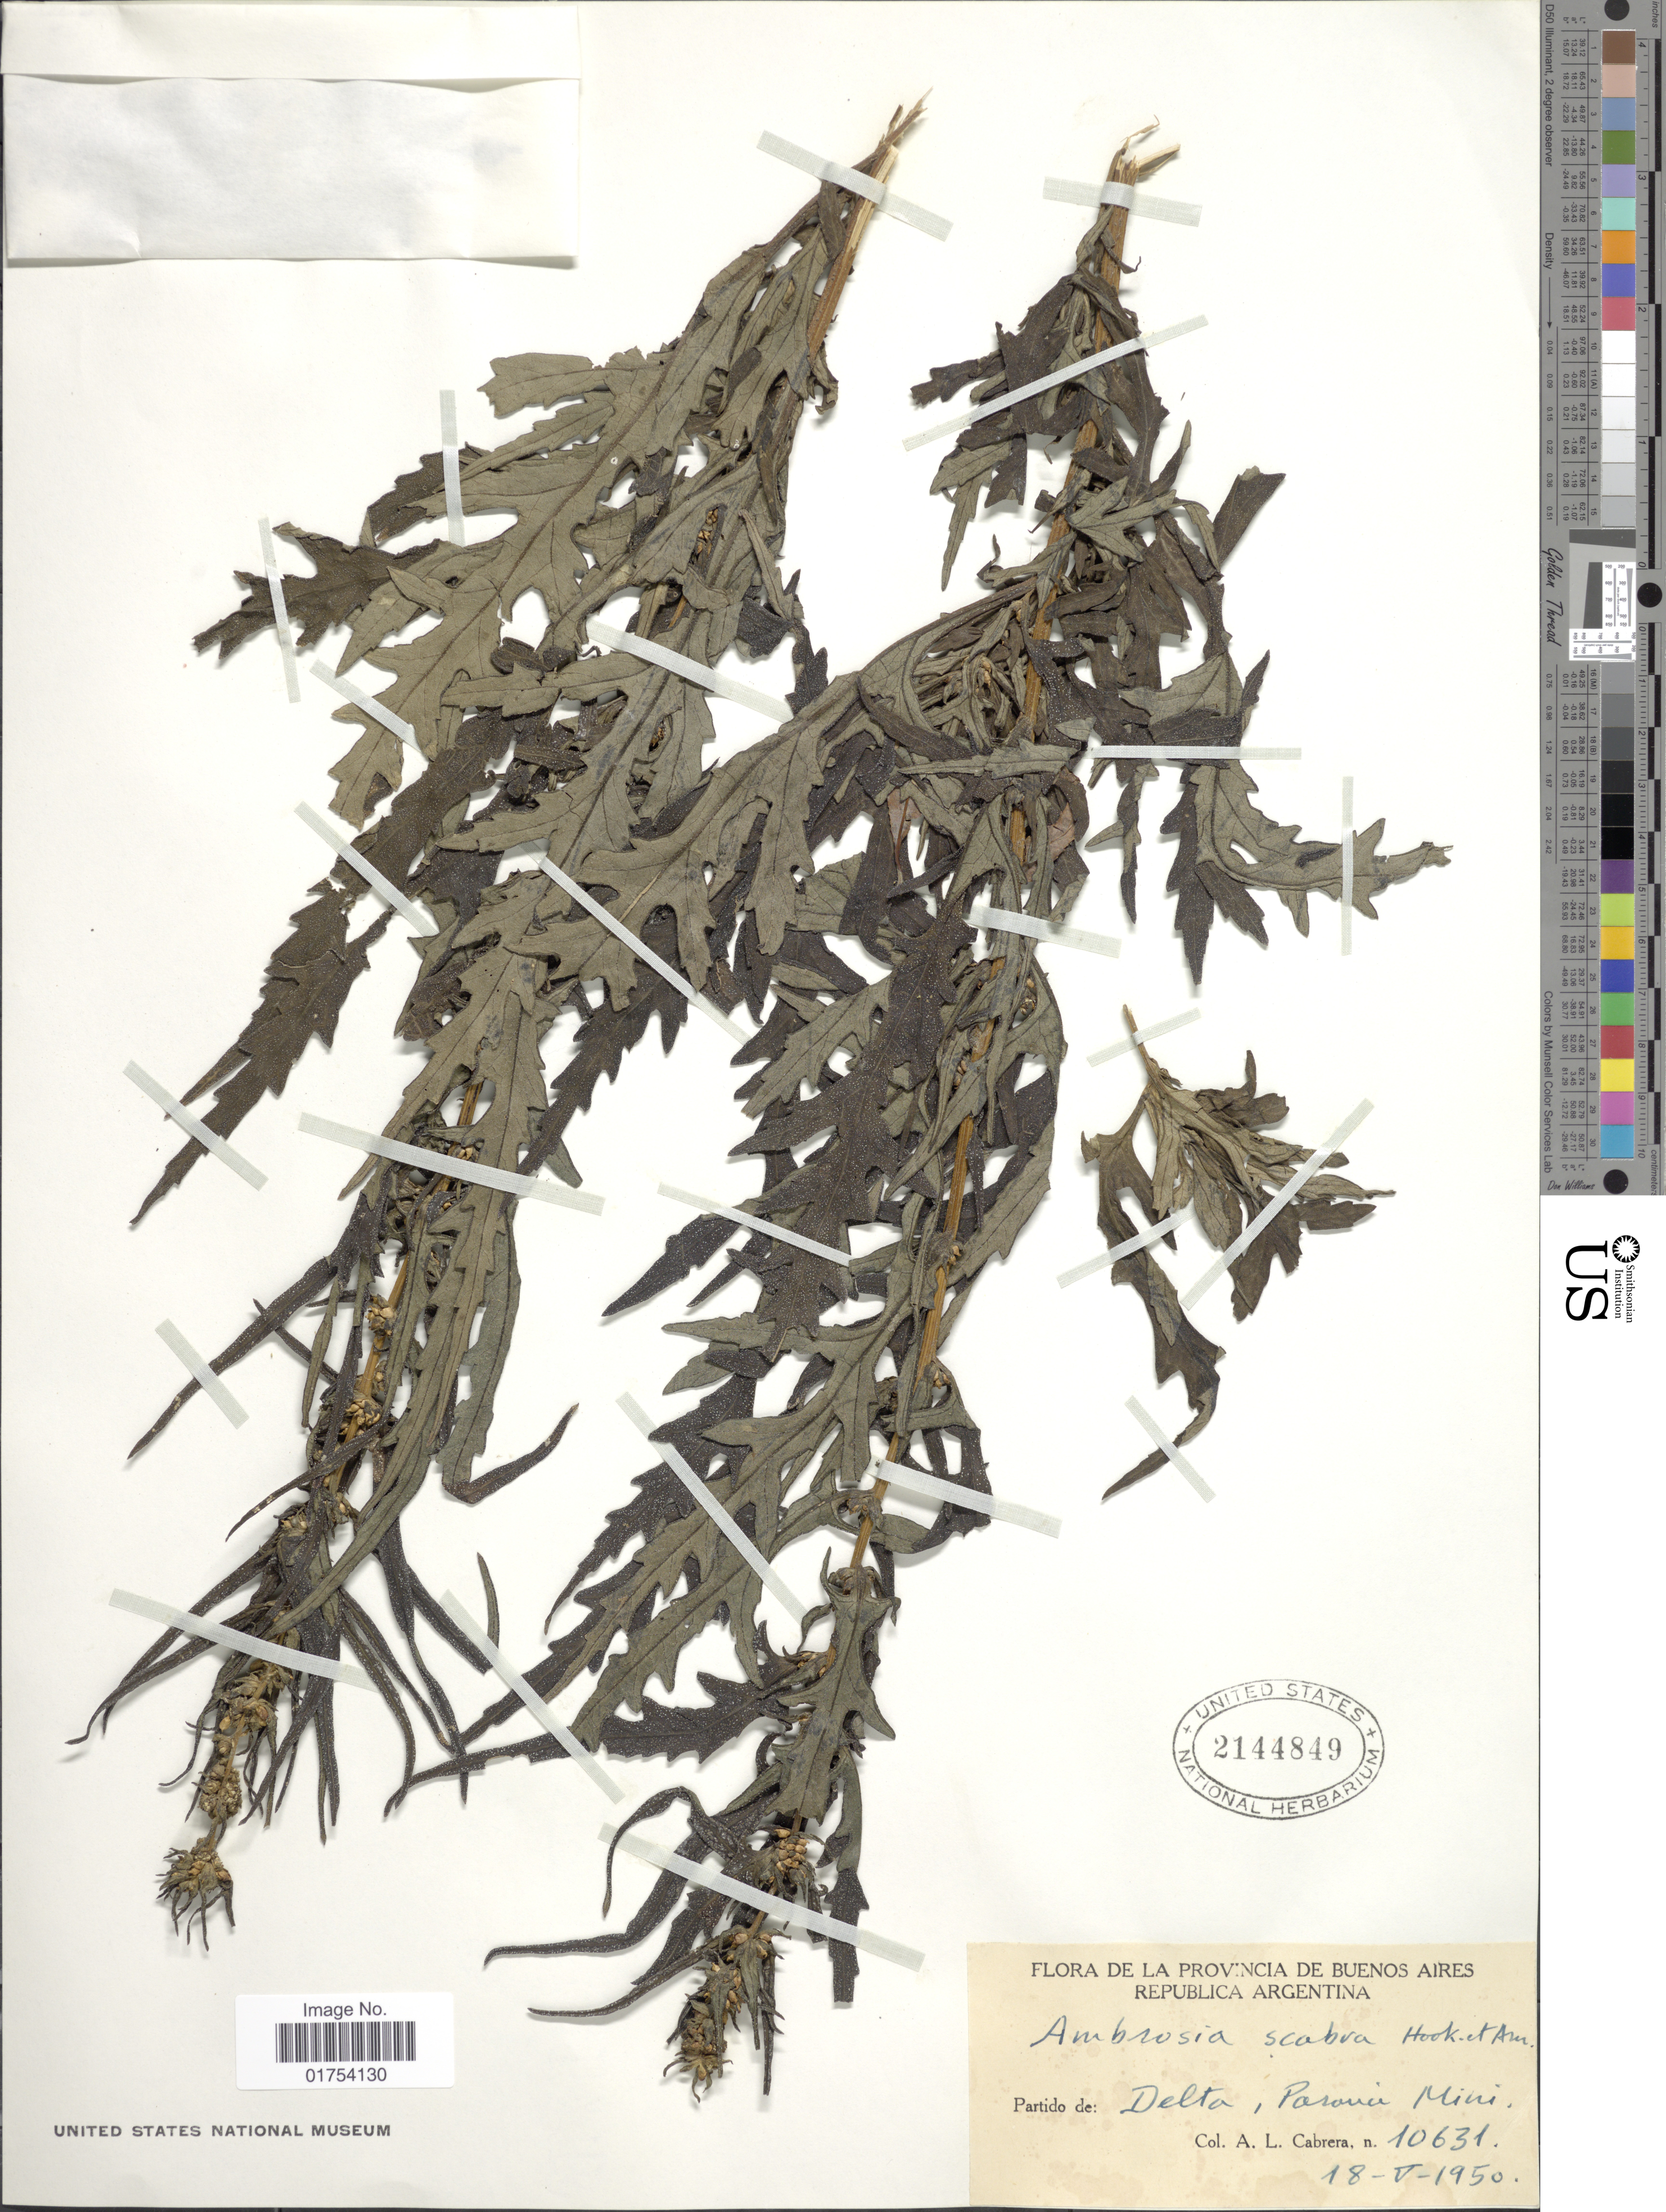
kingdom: Plantae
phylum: Tracheophyta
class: Magnoliopsida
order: Asterales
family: Asteraceae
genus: Ambrosia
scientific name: Ambrosia scabra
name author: Hook.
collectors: A. L. Cabrera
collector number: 10631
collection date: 1950-05-18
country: Argentina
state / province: Buenos Aires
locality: Delta, Parana Mini.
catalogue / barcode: US 2144849